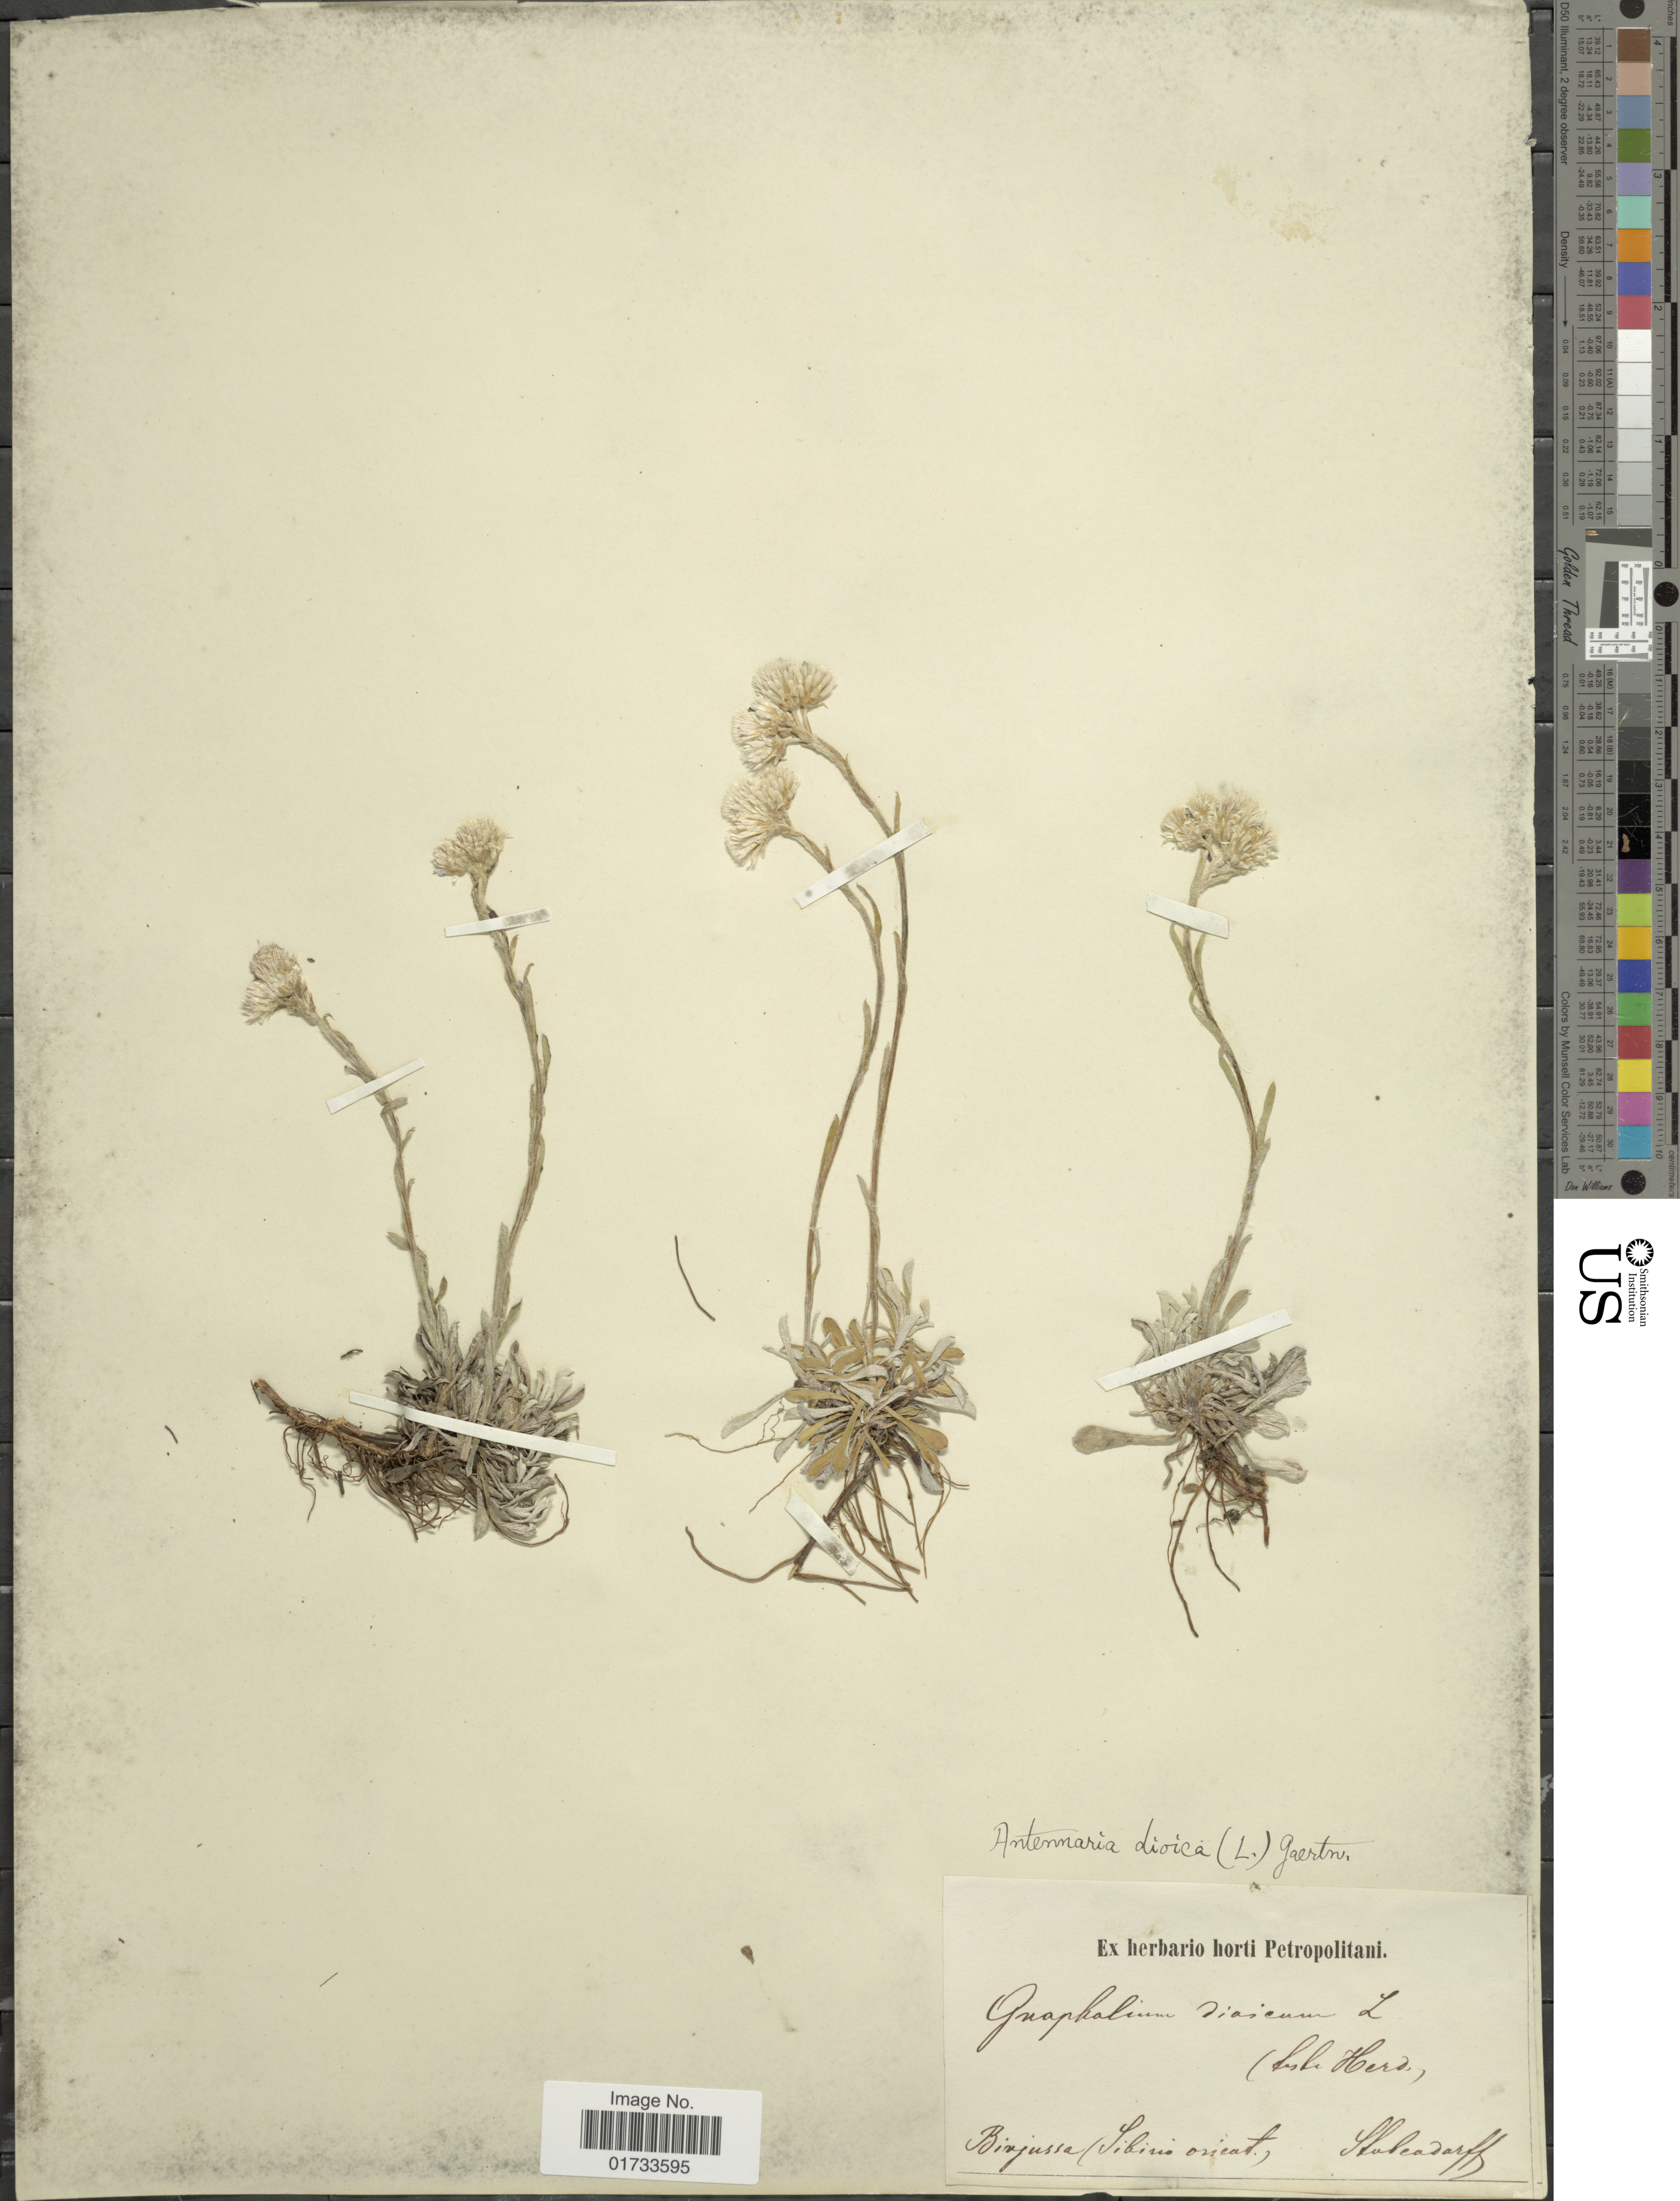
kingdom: Plantae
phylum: Tracheophyta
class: Magnoliopsida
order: Asterales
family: Asteraceae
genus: Antennaria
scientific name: Antennaria dioica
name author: (L.) Gaertn.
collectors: S. Luleadarff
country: Russian Federation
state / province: Krasnoyarsk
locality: Birjussa (Sibirio Orient.)